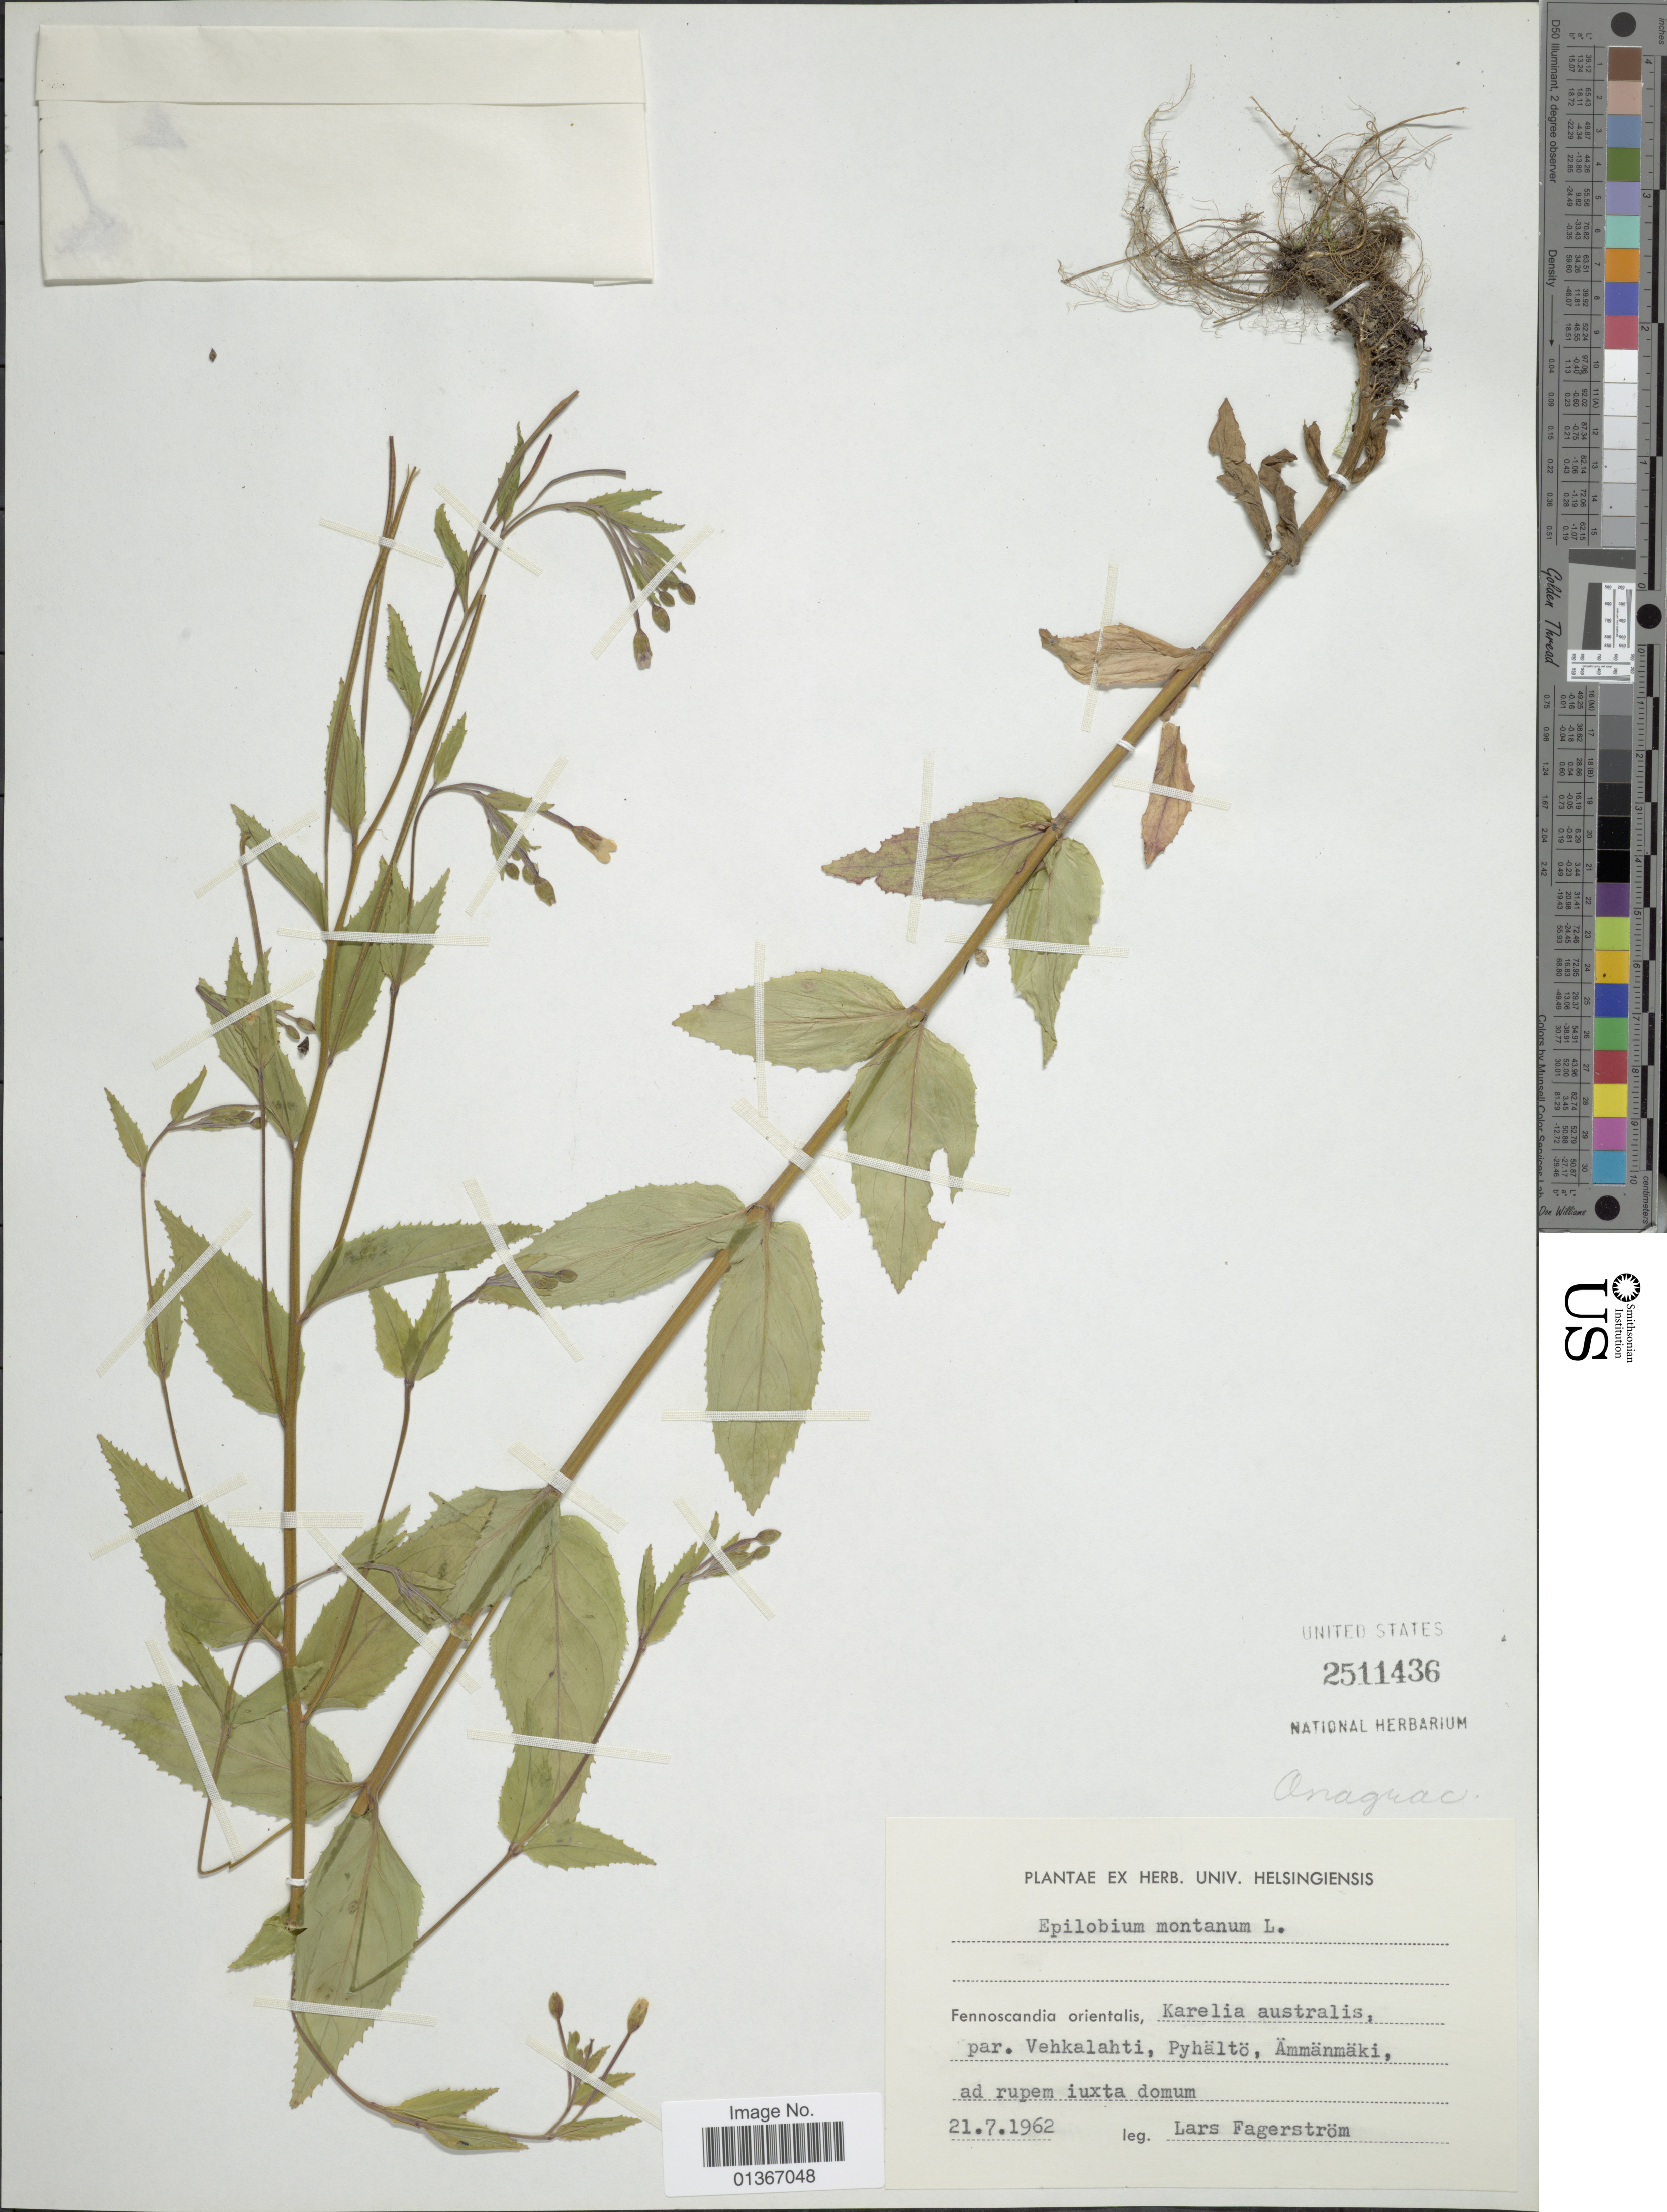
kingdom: Plantae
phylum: Tracheophyta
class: Magnoliopsida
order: Myrtales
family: Onagraceae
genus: Epilobium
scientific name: Epilobium montanum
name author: L.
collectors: L. Fagerstrom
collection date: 1962-07-21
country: Finland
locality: Fennoscandia orientalis, Karelia australis, par. Vehkalahti, Pyhältö, Ammänmäki, ad rupem iuxta domum.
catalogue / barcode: US 2511436